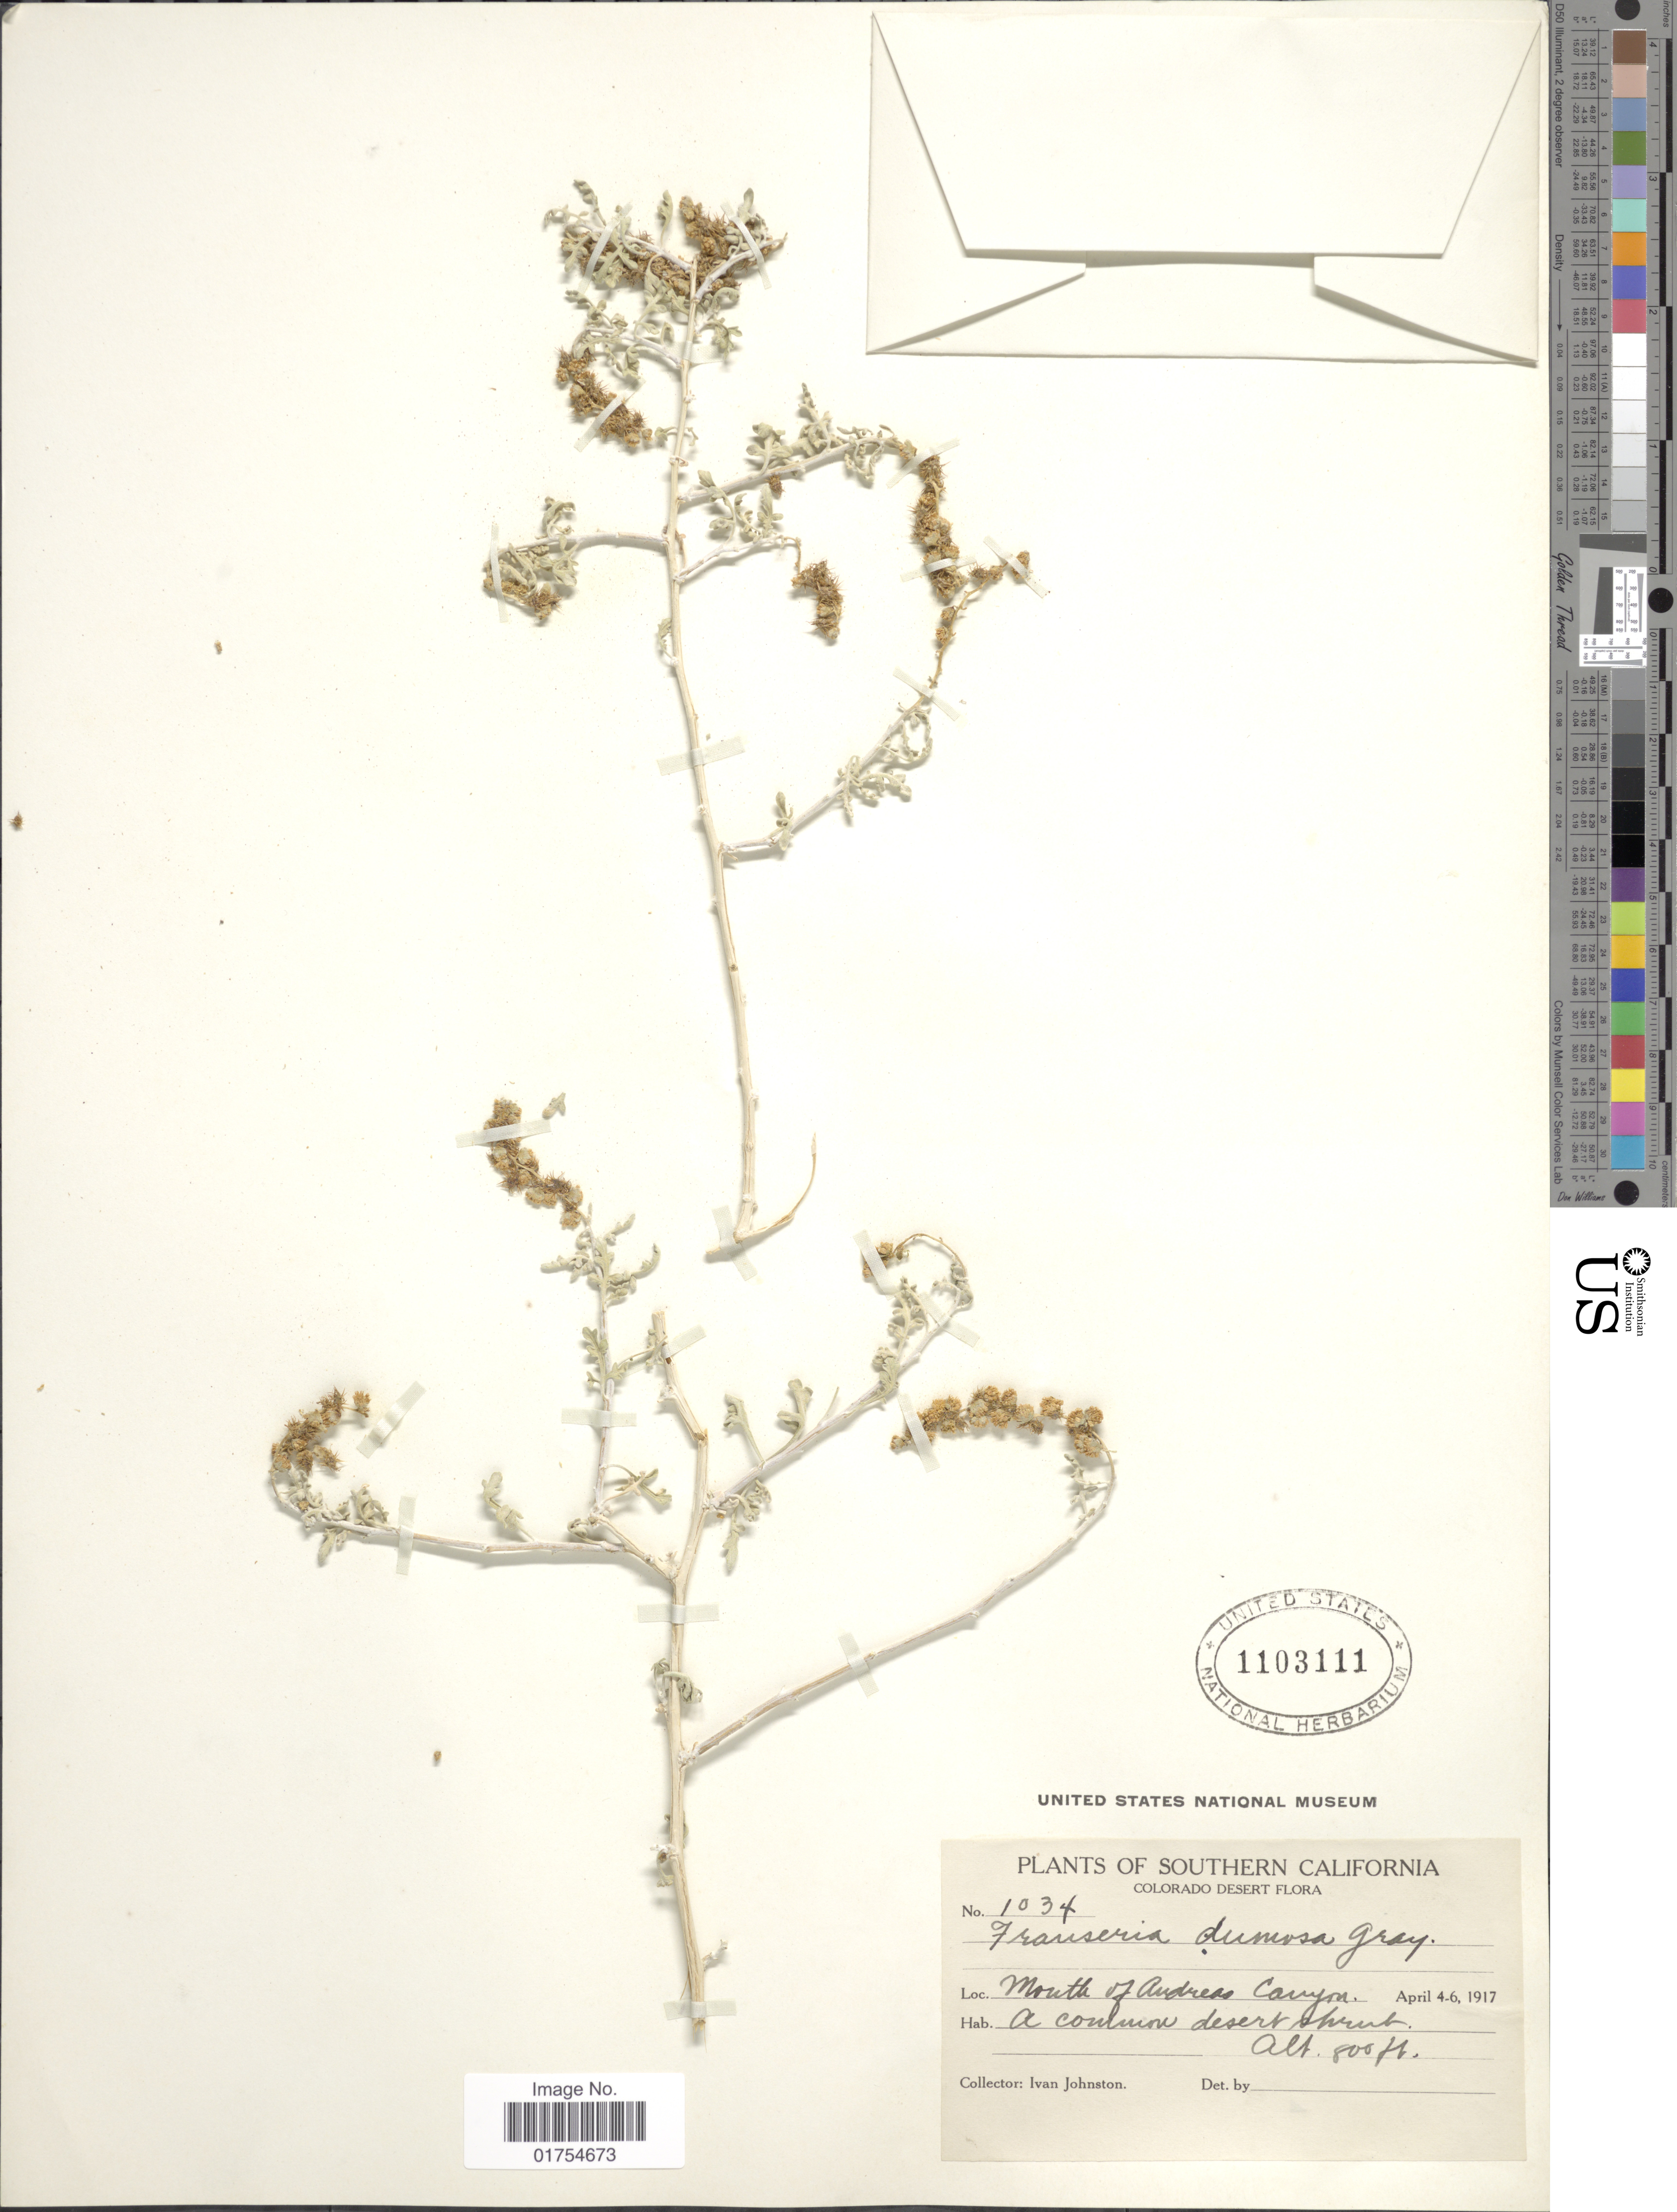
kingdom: Plantae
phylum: Tracheophyta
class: Magnoliopsida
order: Asterales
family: Asteraceae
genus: Franseria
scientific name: Franseria dumosa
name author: A. Gray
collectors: I.M. Johnston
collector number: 1034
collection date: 1917-04-04/1917-04-06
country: United States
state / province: California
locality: Southern California. Mouth of Andreas Canyon. Colorado Desert Flora.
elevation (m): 244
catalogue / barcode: US 1103111